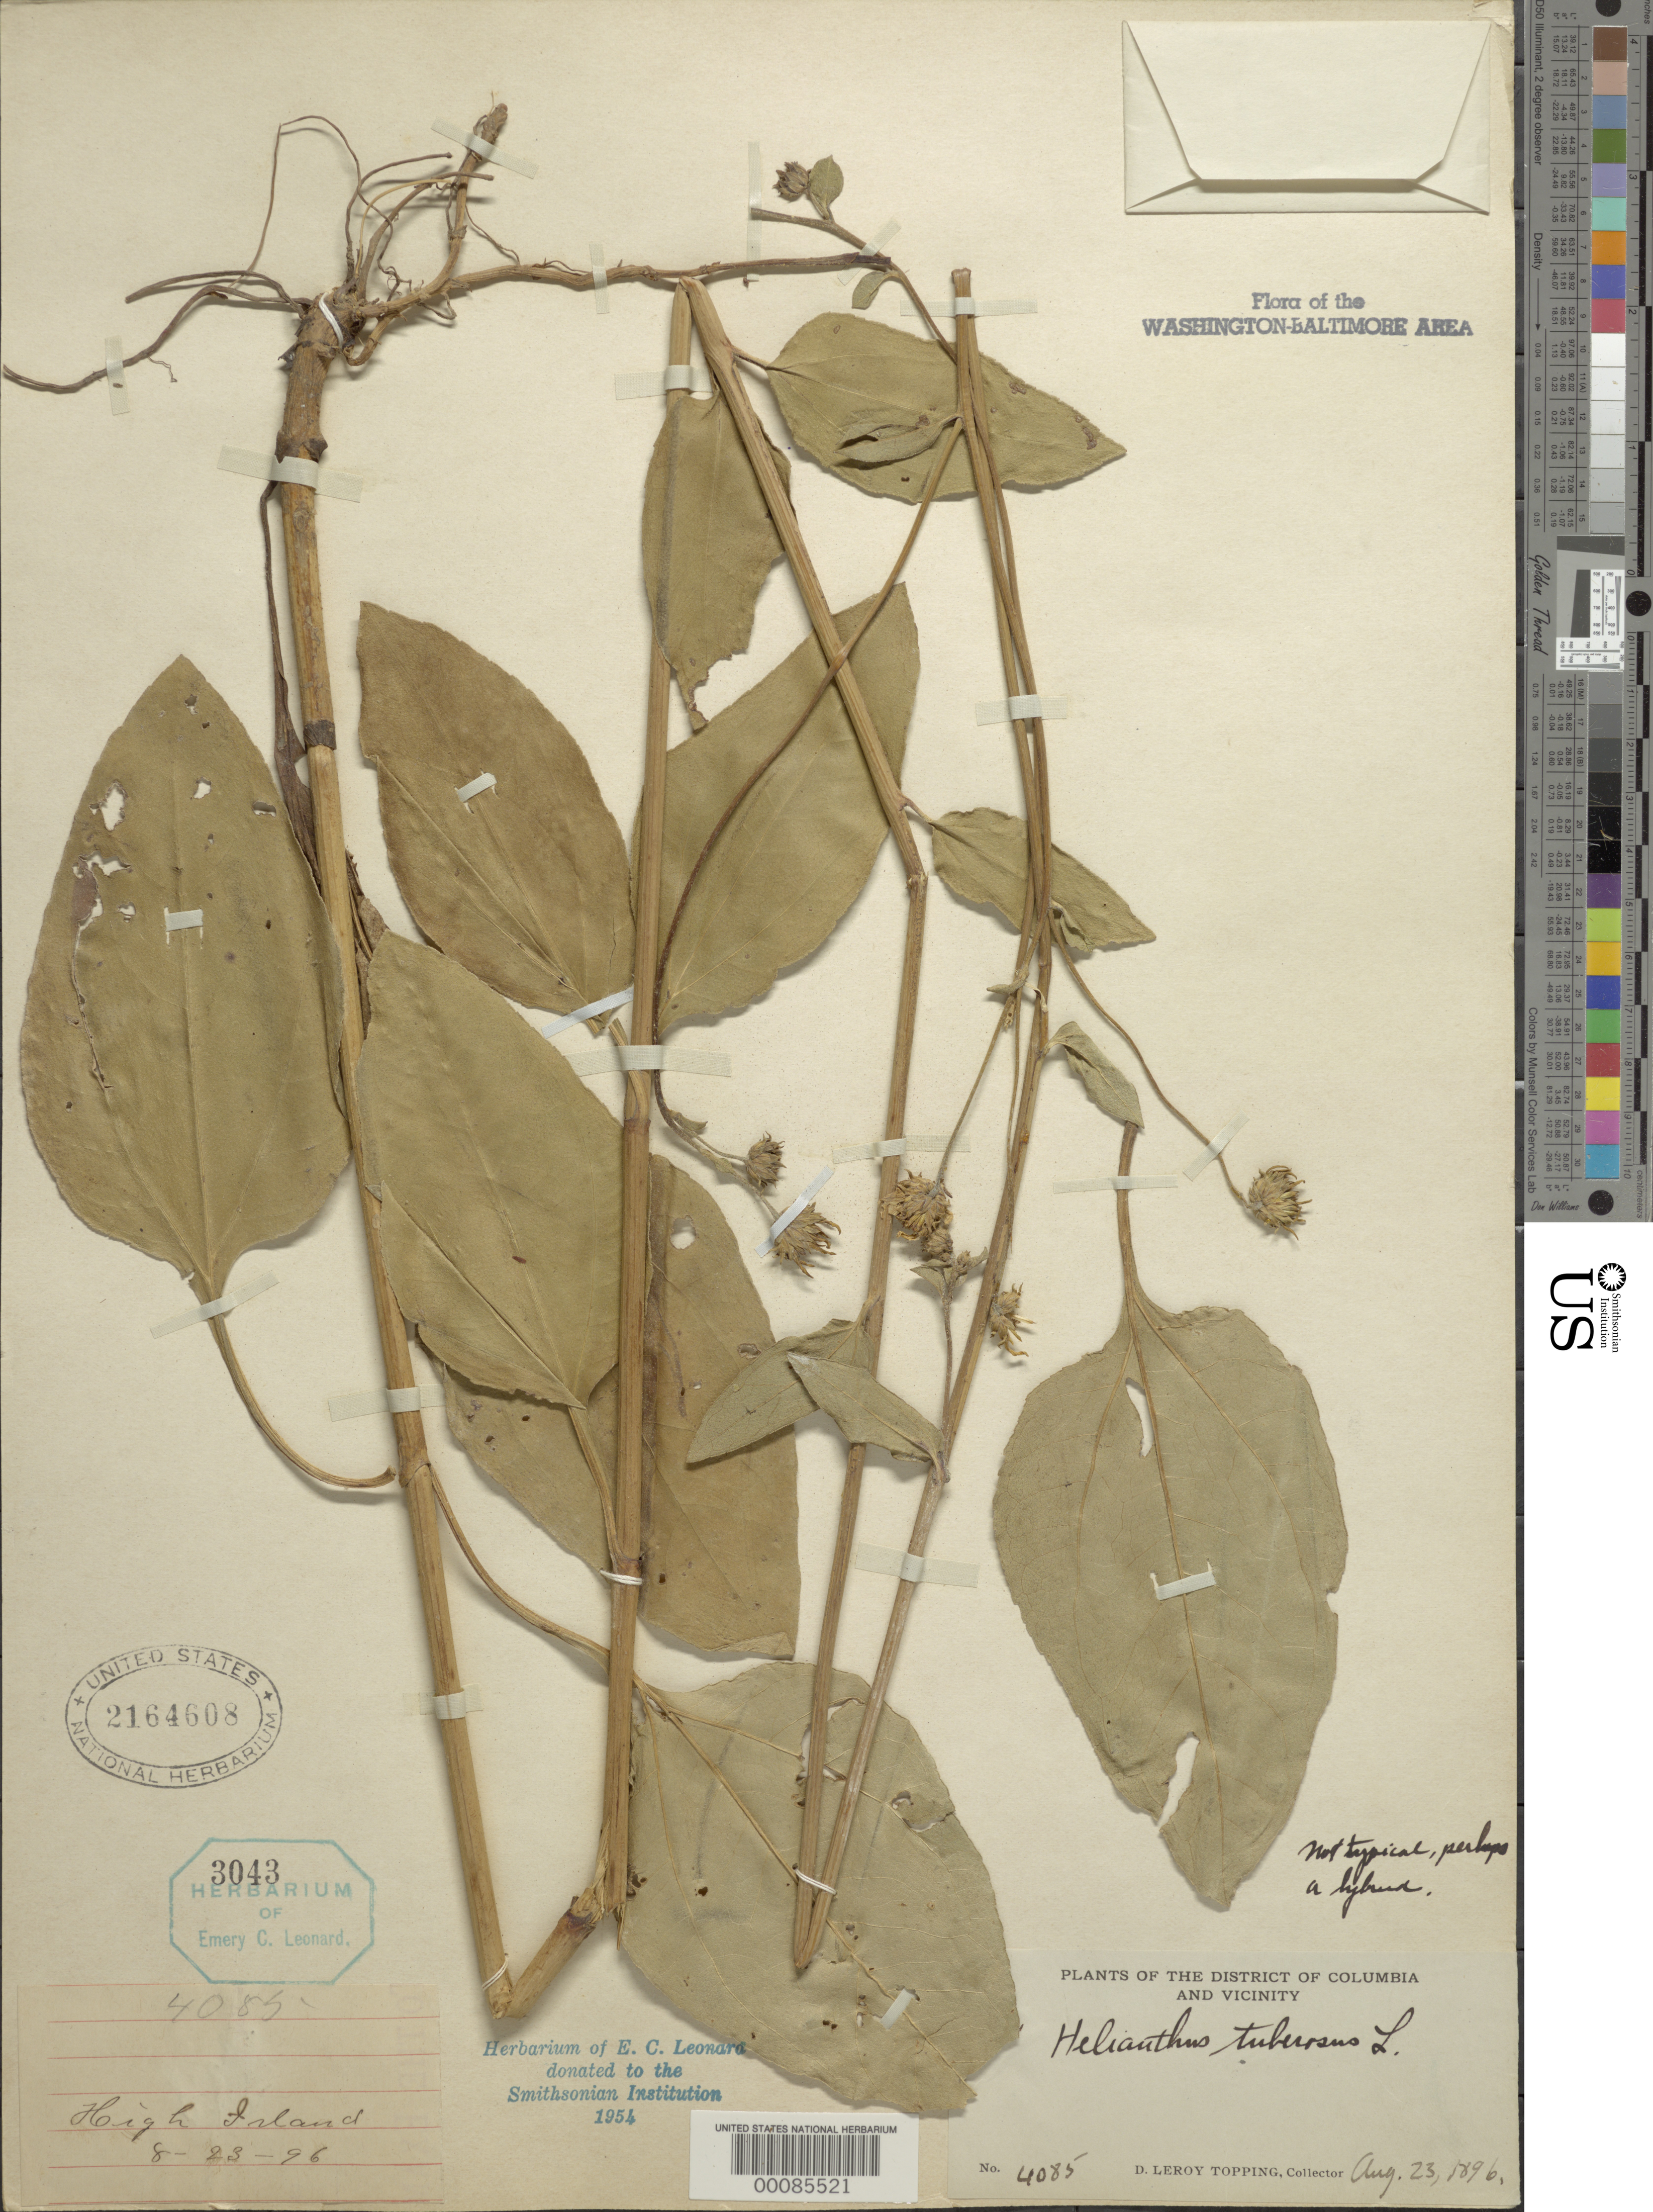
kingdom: Plantae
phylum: Tracheophyta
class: Magnoliopsida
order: Asterales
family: Asteraceae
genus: Helianthus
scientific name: Helianthus tuberosus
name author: L.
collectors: D. L. Topping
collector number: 4085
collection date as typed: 23 Aug 1896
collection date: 1896-08-23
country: United States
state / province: Maryland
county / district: Montgomery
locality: High Island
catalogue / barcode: US 2164608